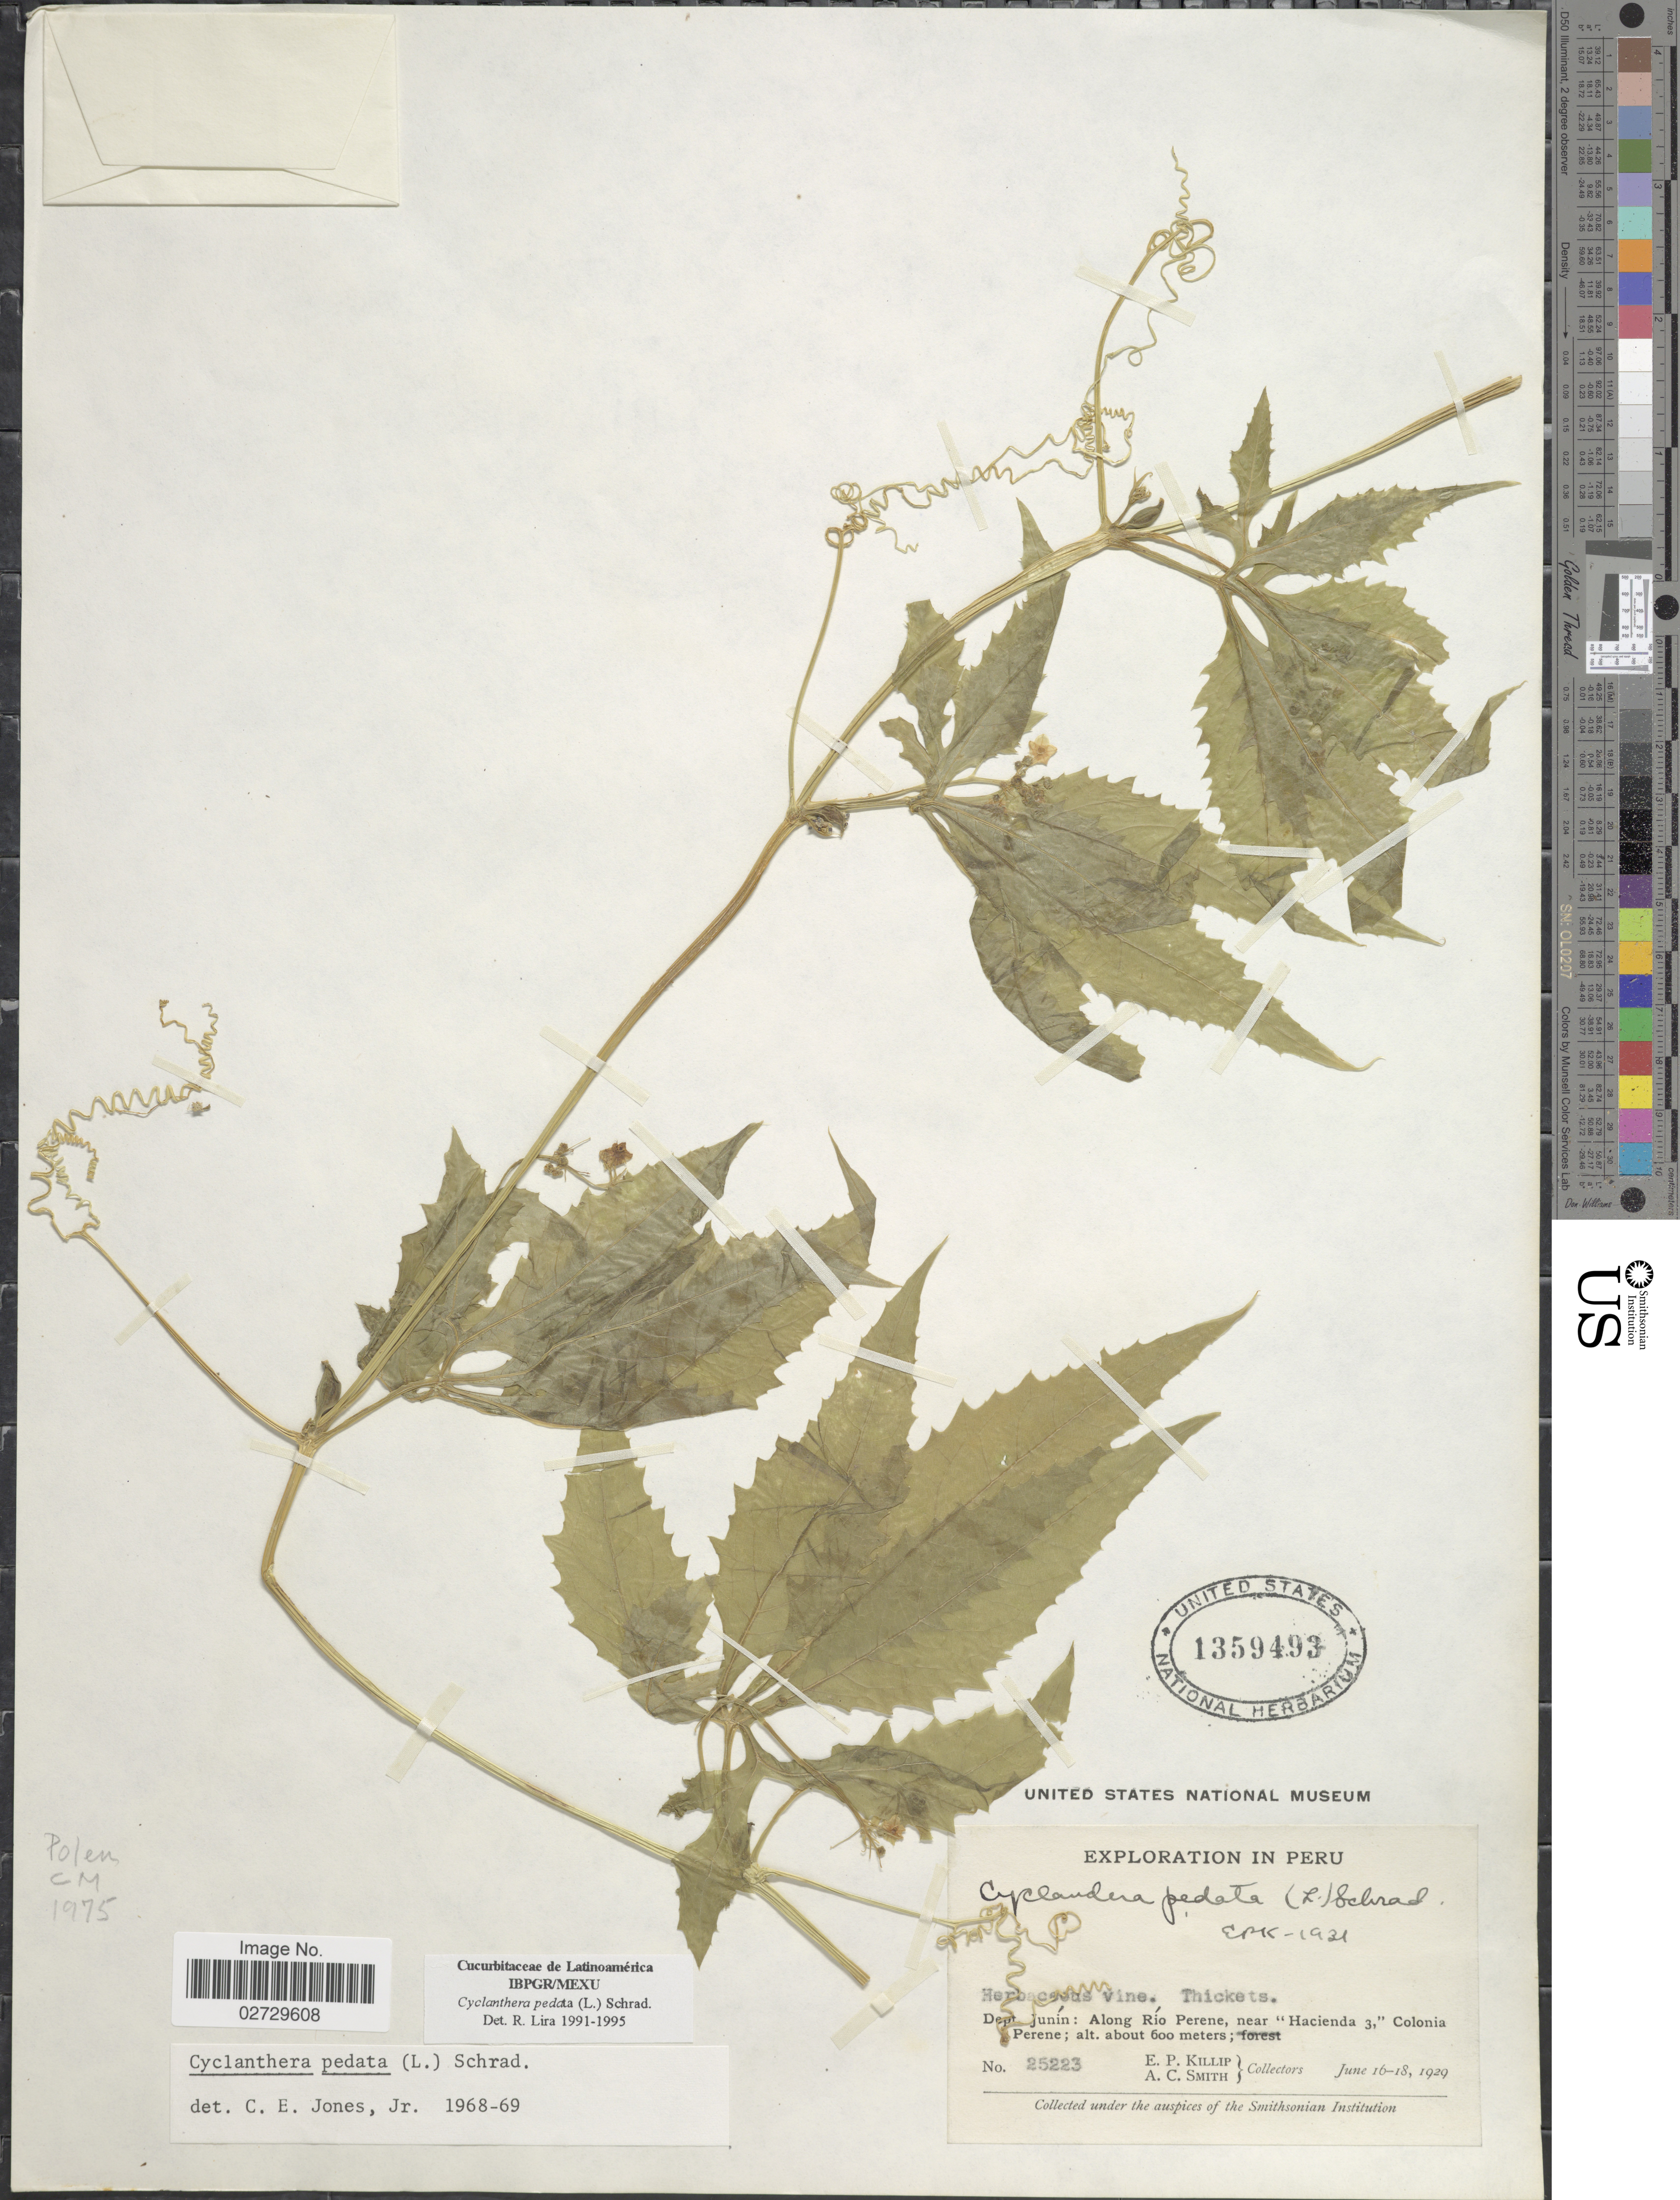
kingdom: Plantae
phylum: Tracheophyta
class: Magnoliopsida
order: Cucurbitales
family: Cucurbitaceae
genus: Cyclanthera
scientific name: Cyclanthera pedata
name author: (L.) Schrad.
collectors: E. P. Killip & A. C. Smith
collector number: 25223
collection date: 1929-06-16/1929-06-18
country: Peru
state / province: Junín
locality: Dept. Junin: Along Rio Perene, near "Hacienda 3," Colonia Perene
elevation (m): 600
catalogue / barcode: US 1359493